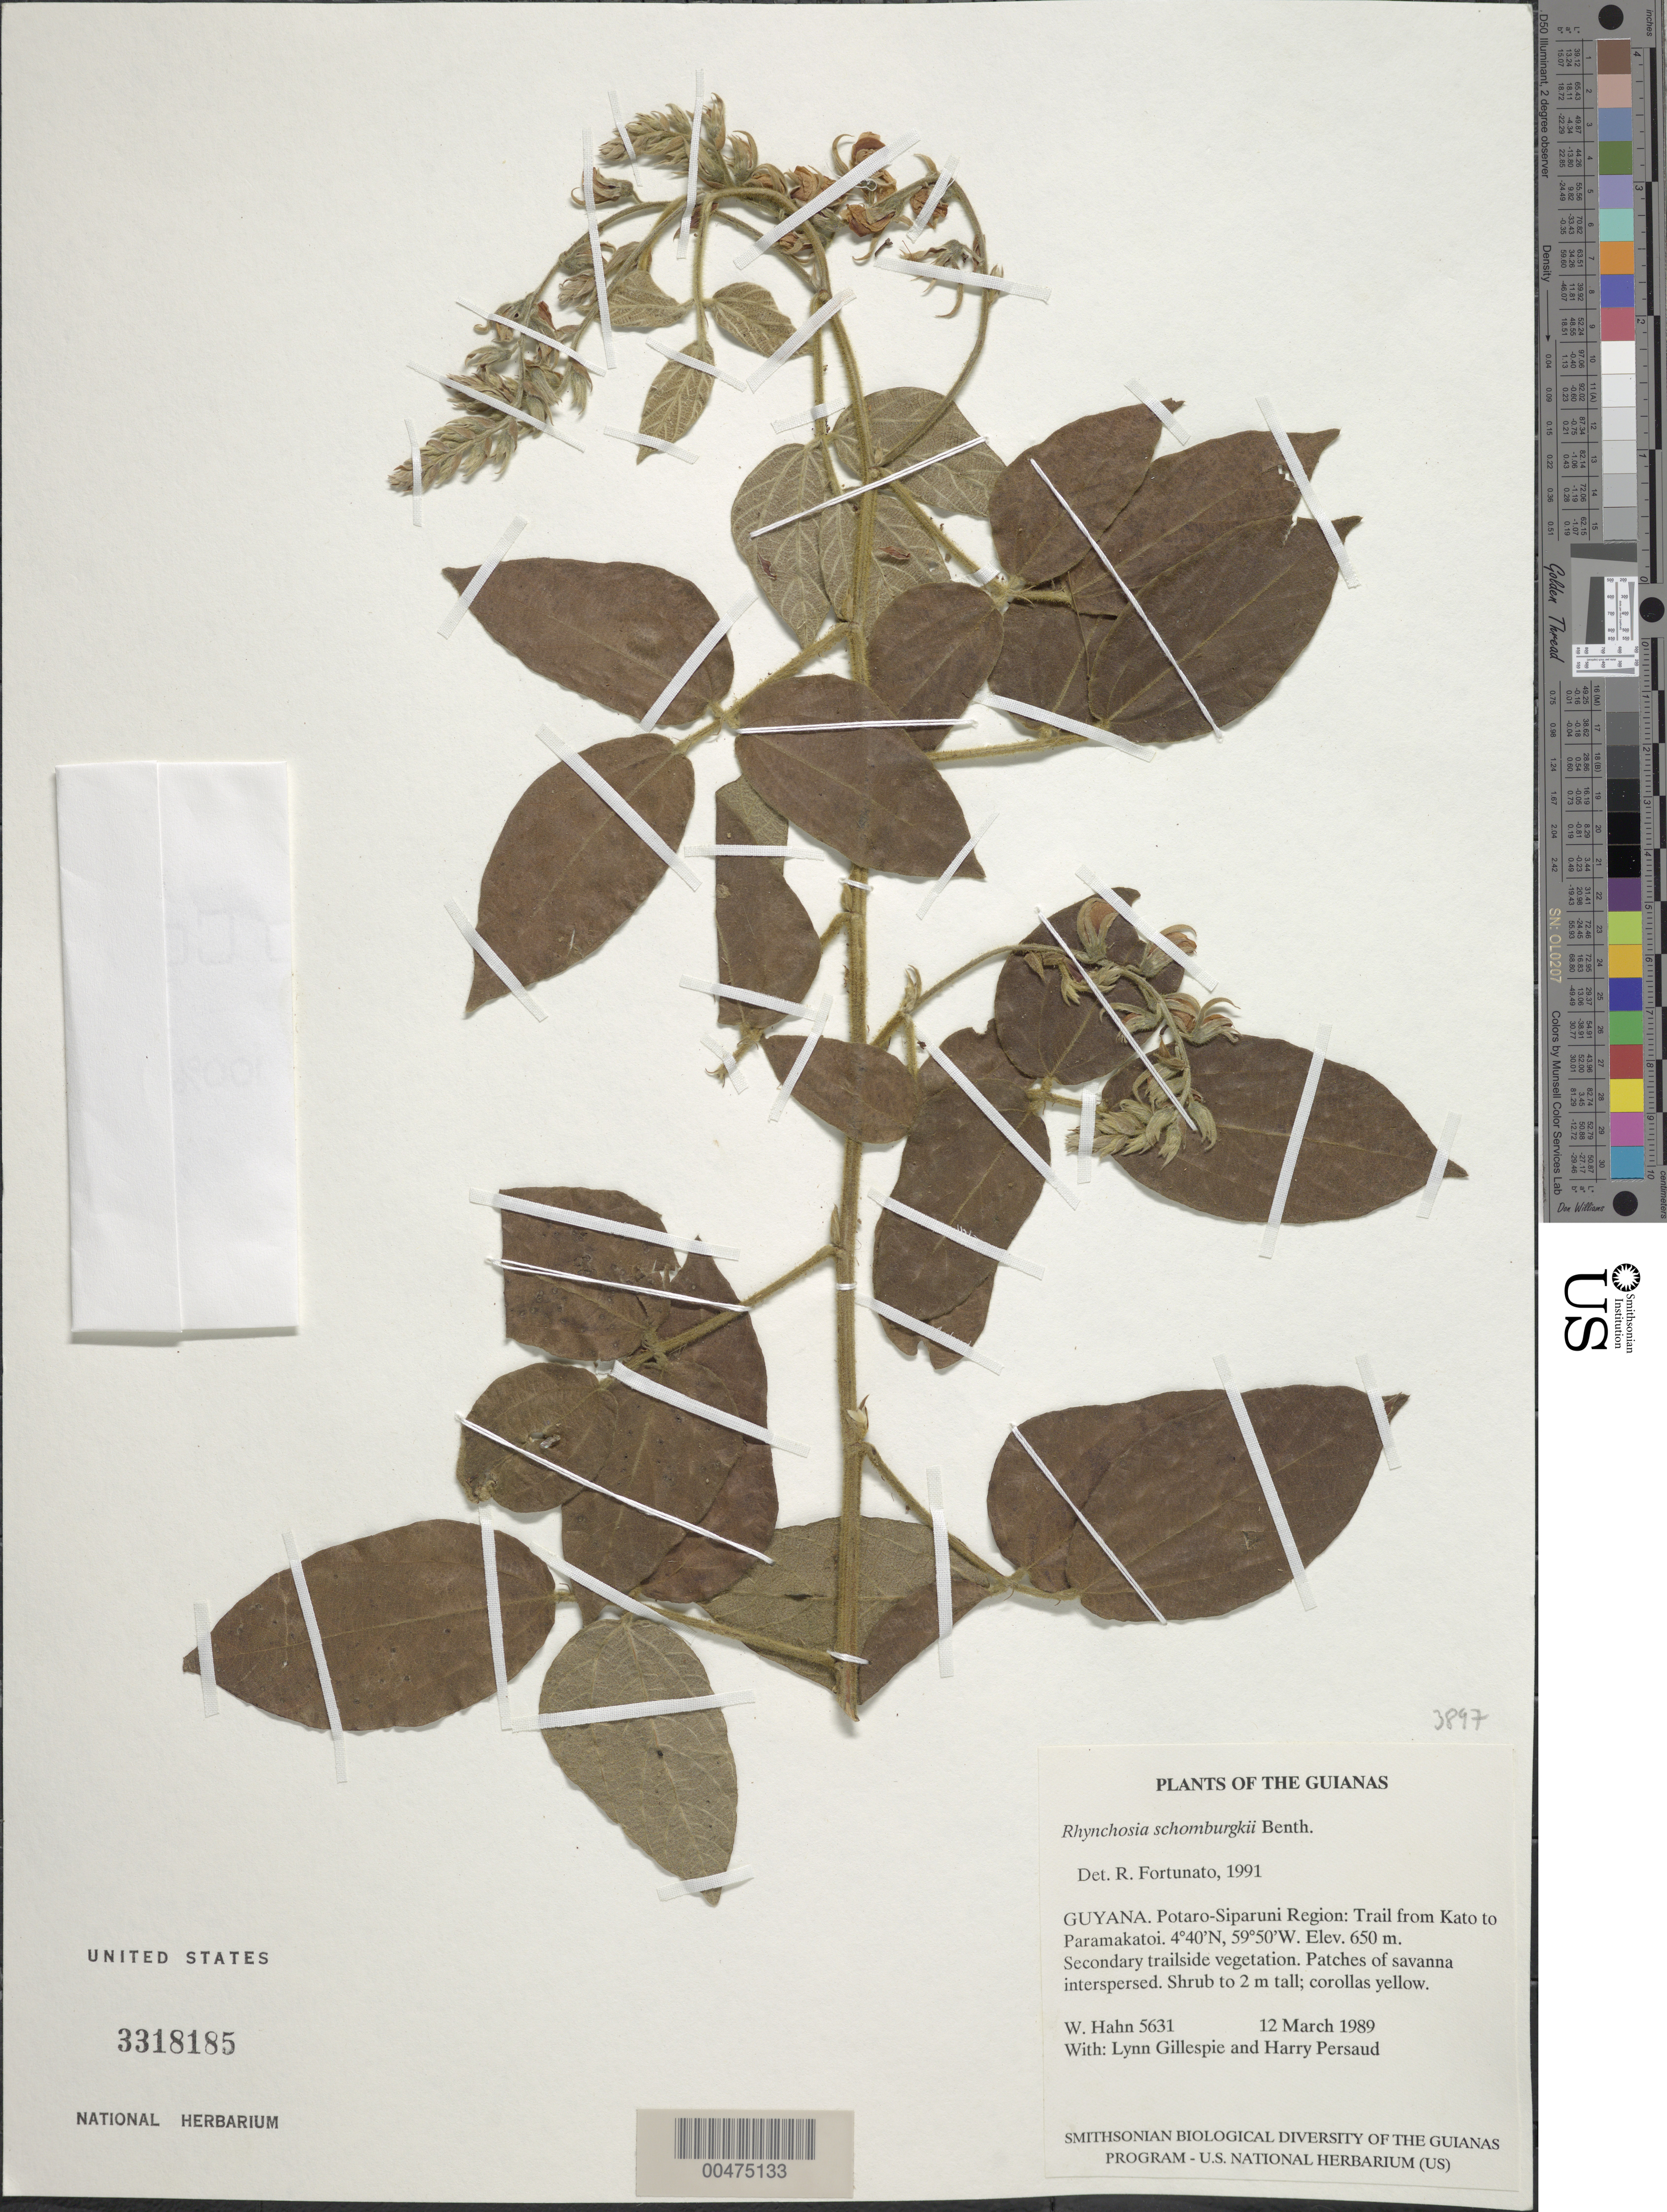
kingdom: Plantae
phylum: Tracheophyta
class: Magnoliopsida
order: Fabales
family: Fabaceae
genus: Rhynchosia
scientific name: Rhynchosia schomburgkii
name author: Benth. in Mart.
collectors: W. Hahn, L. J. Gillespie & H. Persaud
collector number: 5631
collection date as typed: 12 March 1989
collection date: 1989-03-12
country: Guyana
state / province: Potaro-Siparuni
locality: Trail from Kato to Paramakatoi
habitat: Secondary trailside vegetation. Patches of savanna interspersed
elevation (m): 650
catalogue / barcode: US 3318185